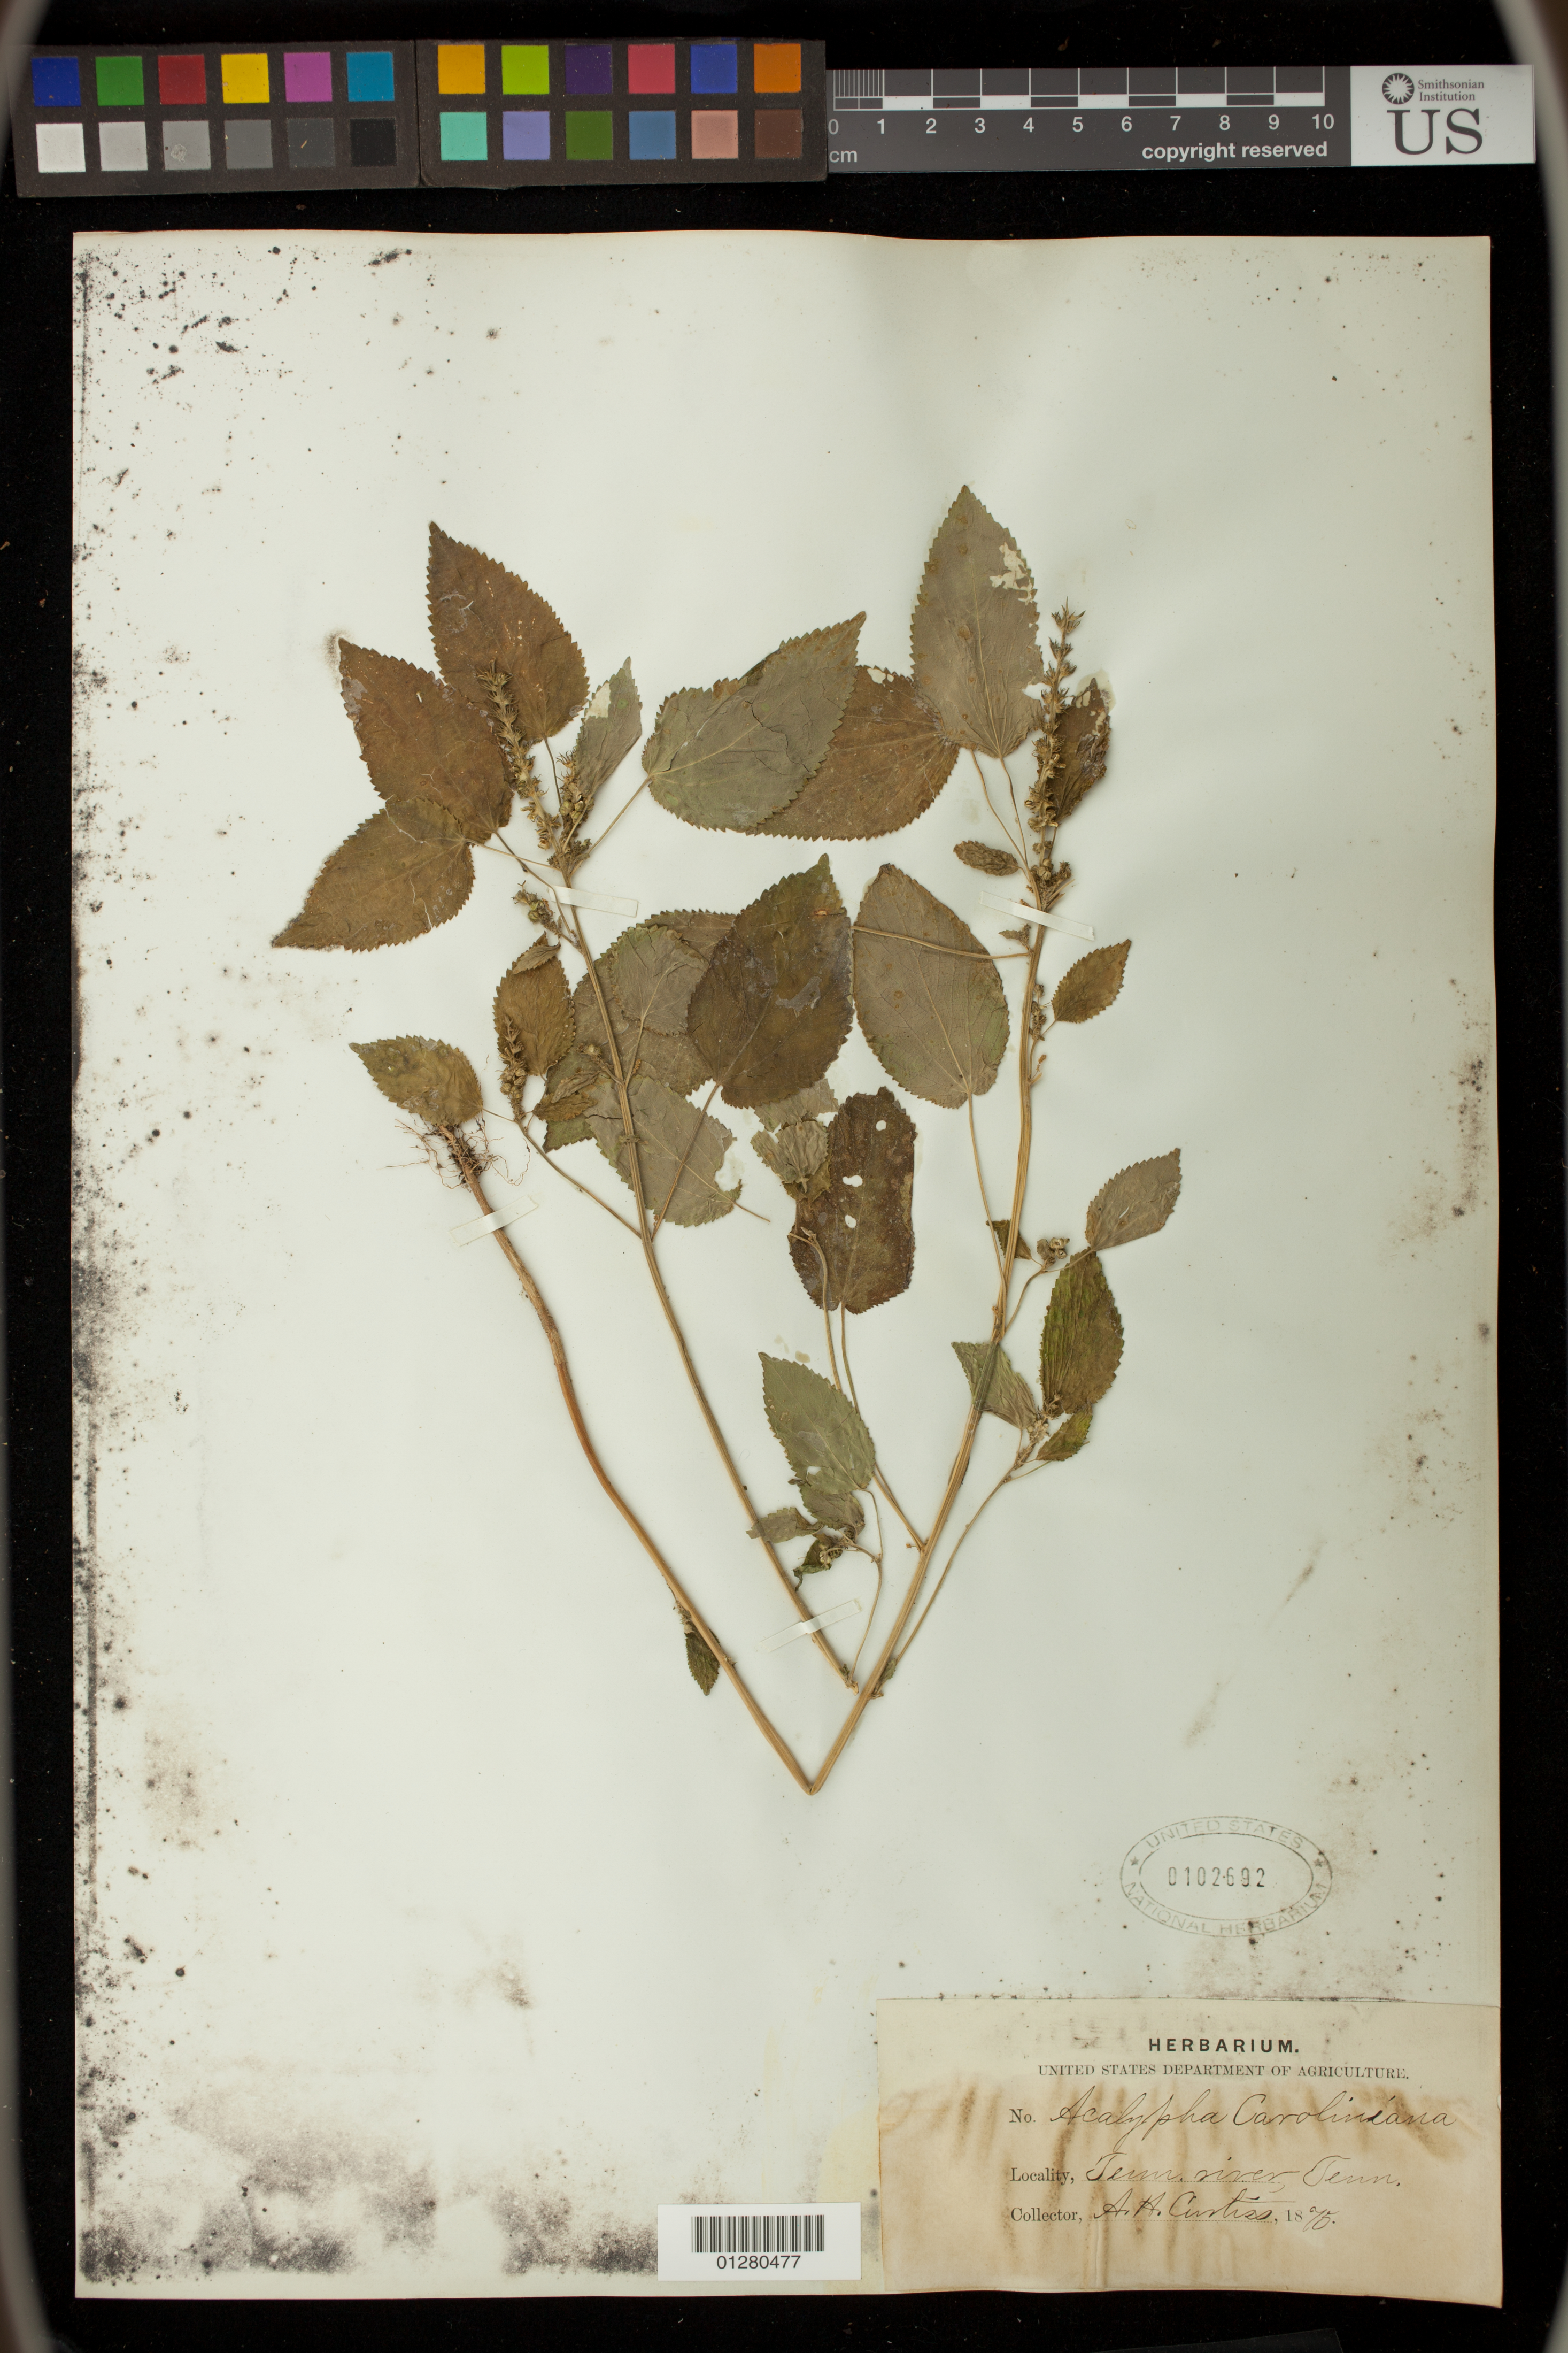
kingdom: Plantae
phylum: Tracheophyta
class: Magnoliopsida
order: Malpighiales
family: Euphorbiaceae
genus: Acalypha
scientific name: Acalypha ostryifolia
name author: Ridd.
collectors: A. H. Curtiss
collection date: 1875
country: United States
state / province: Tennessee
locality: Tenn. river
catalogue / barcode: US 102692